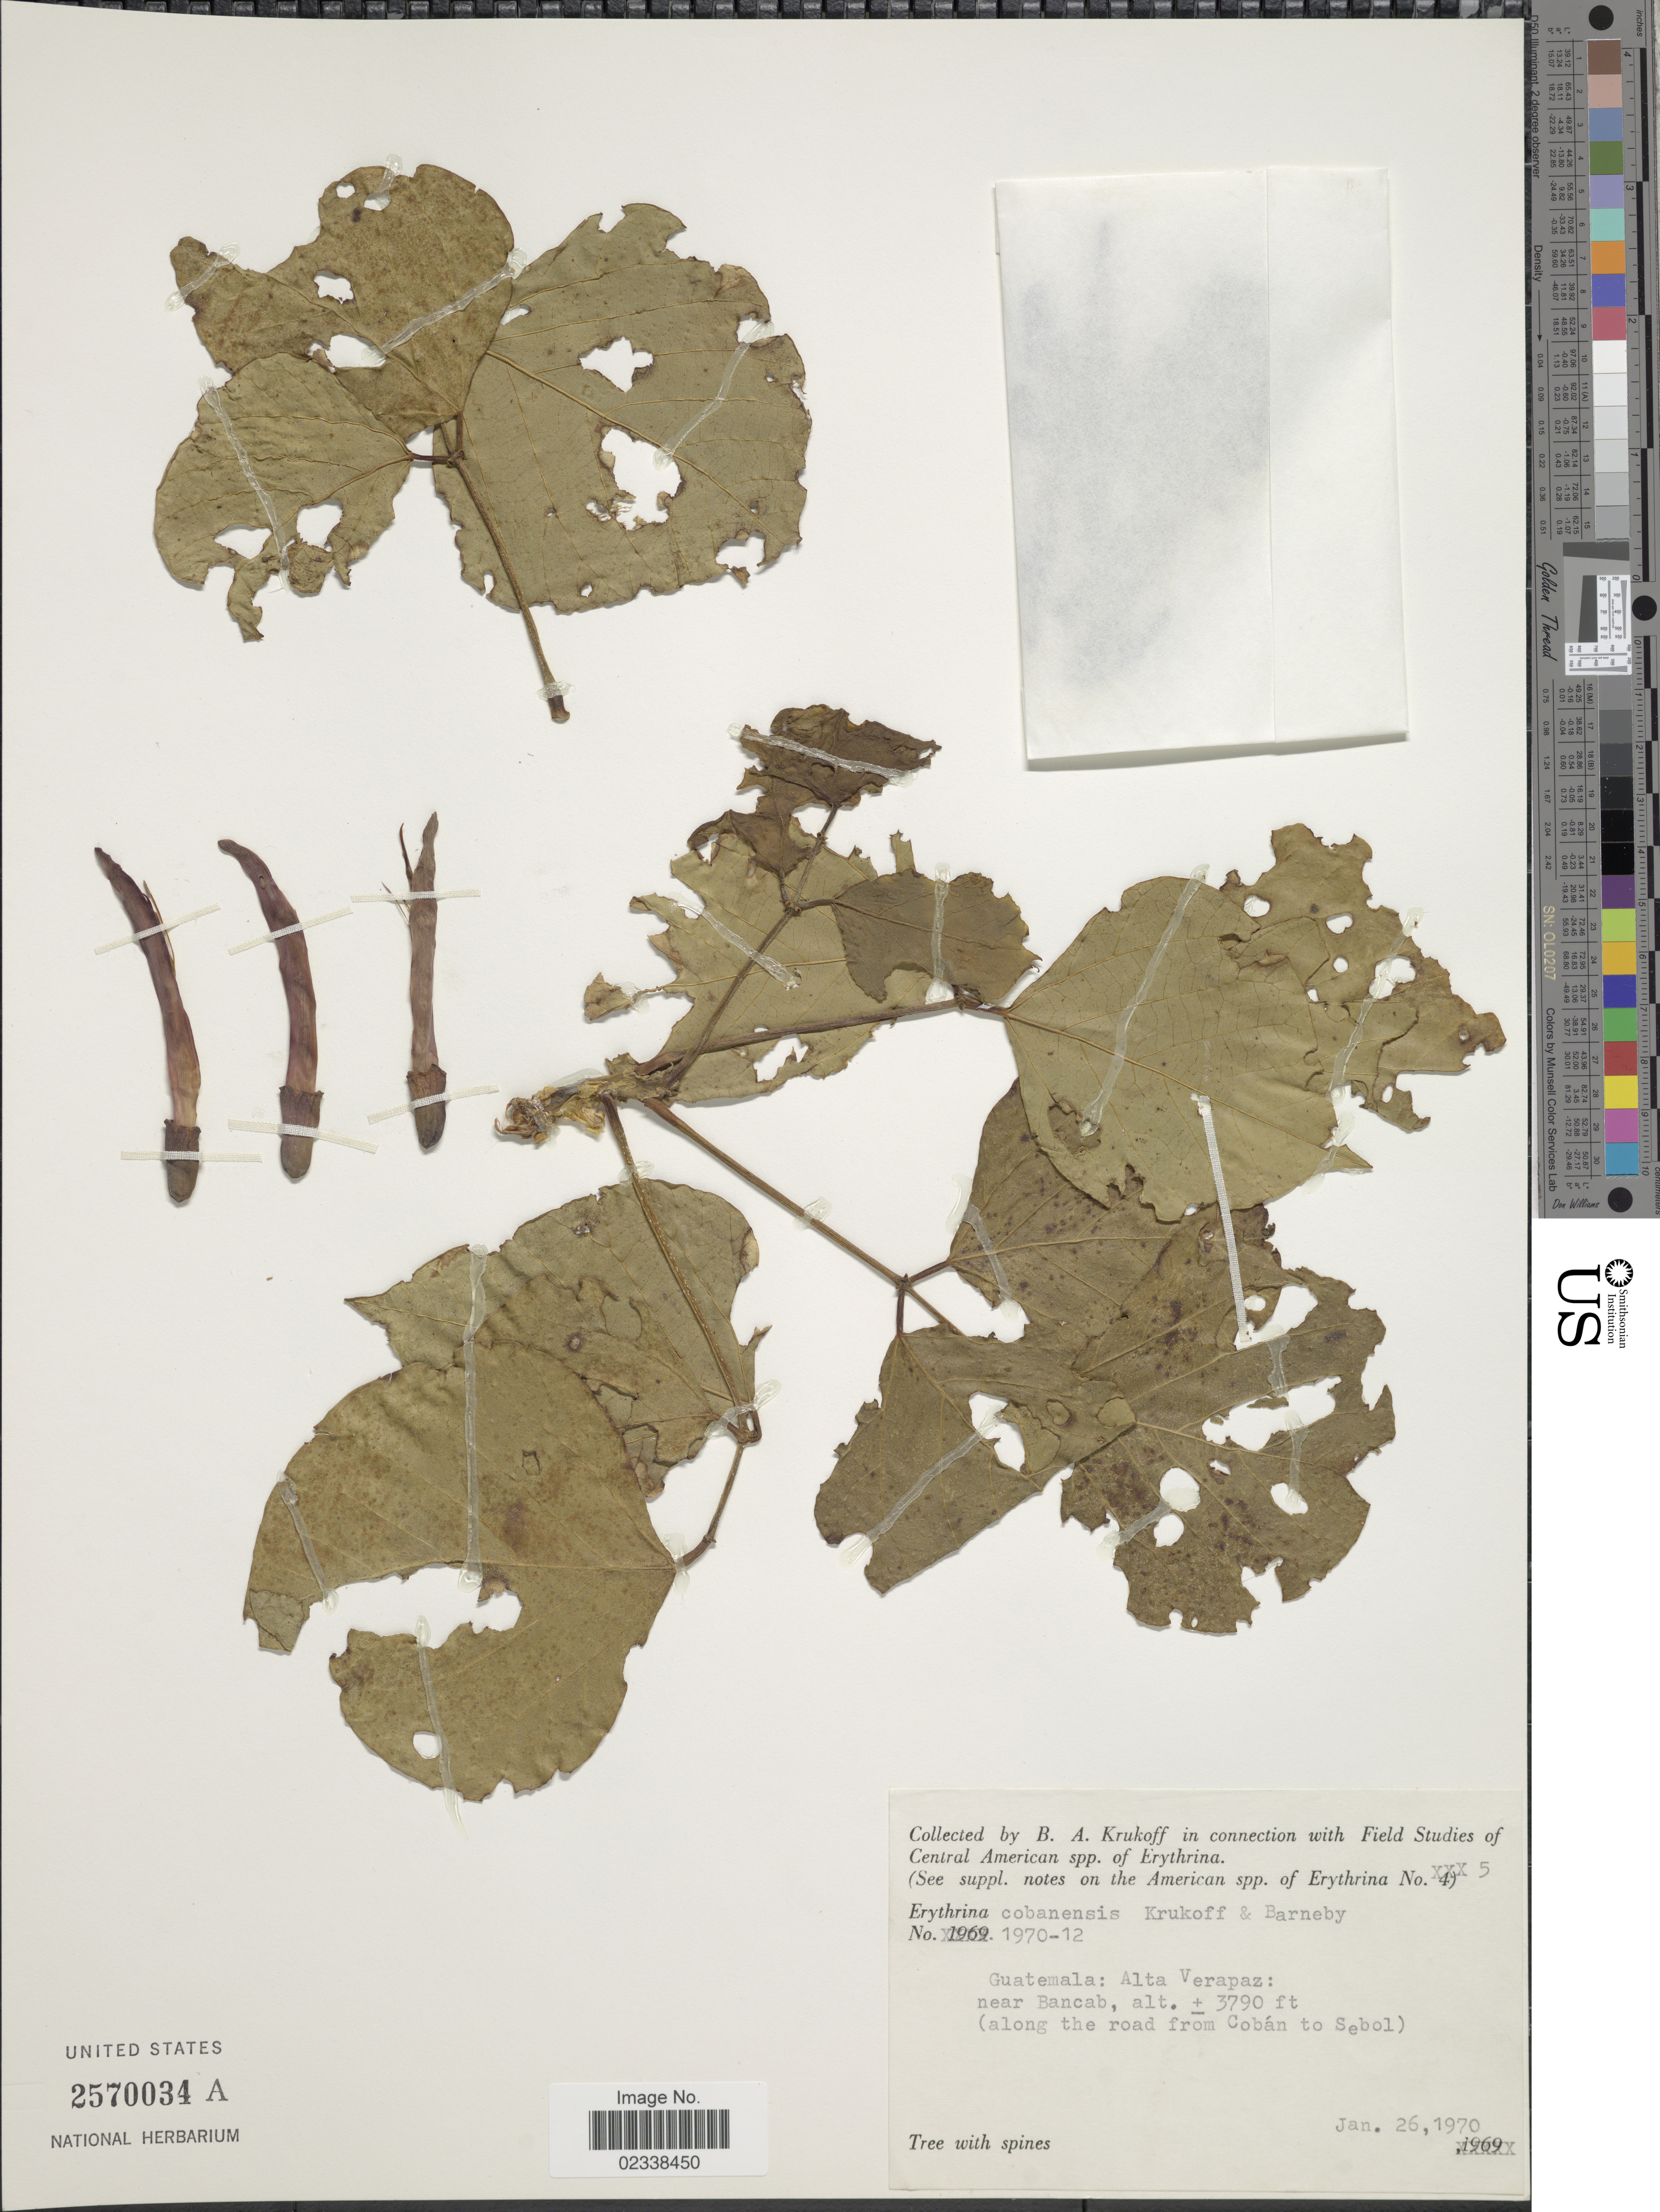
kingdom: Plantae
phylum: Tracheophyta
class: Magnoliopsida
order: Fabales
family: Fabaceae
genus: Erythrina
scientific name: Erythrina cobanensis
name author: Krukoff & Barneby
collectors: B. A. Krukoff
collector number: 1970-12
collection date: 1970-01-26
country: Guatemala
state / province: Alta Verapaz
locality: Near Bancab (along the road from Coban to Sebol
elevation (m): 1155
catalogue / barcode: US 2570034